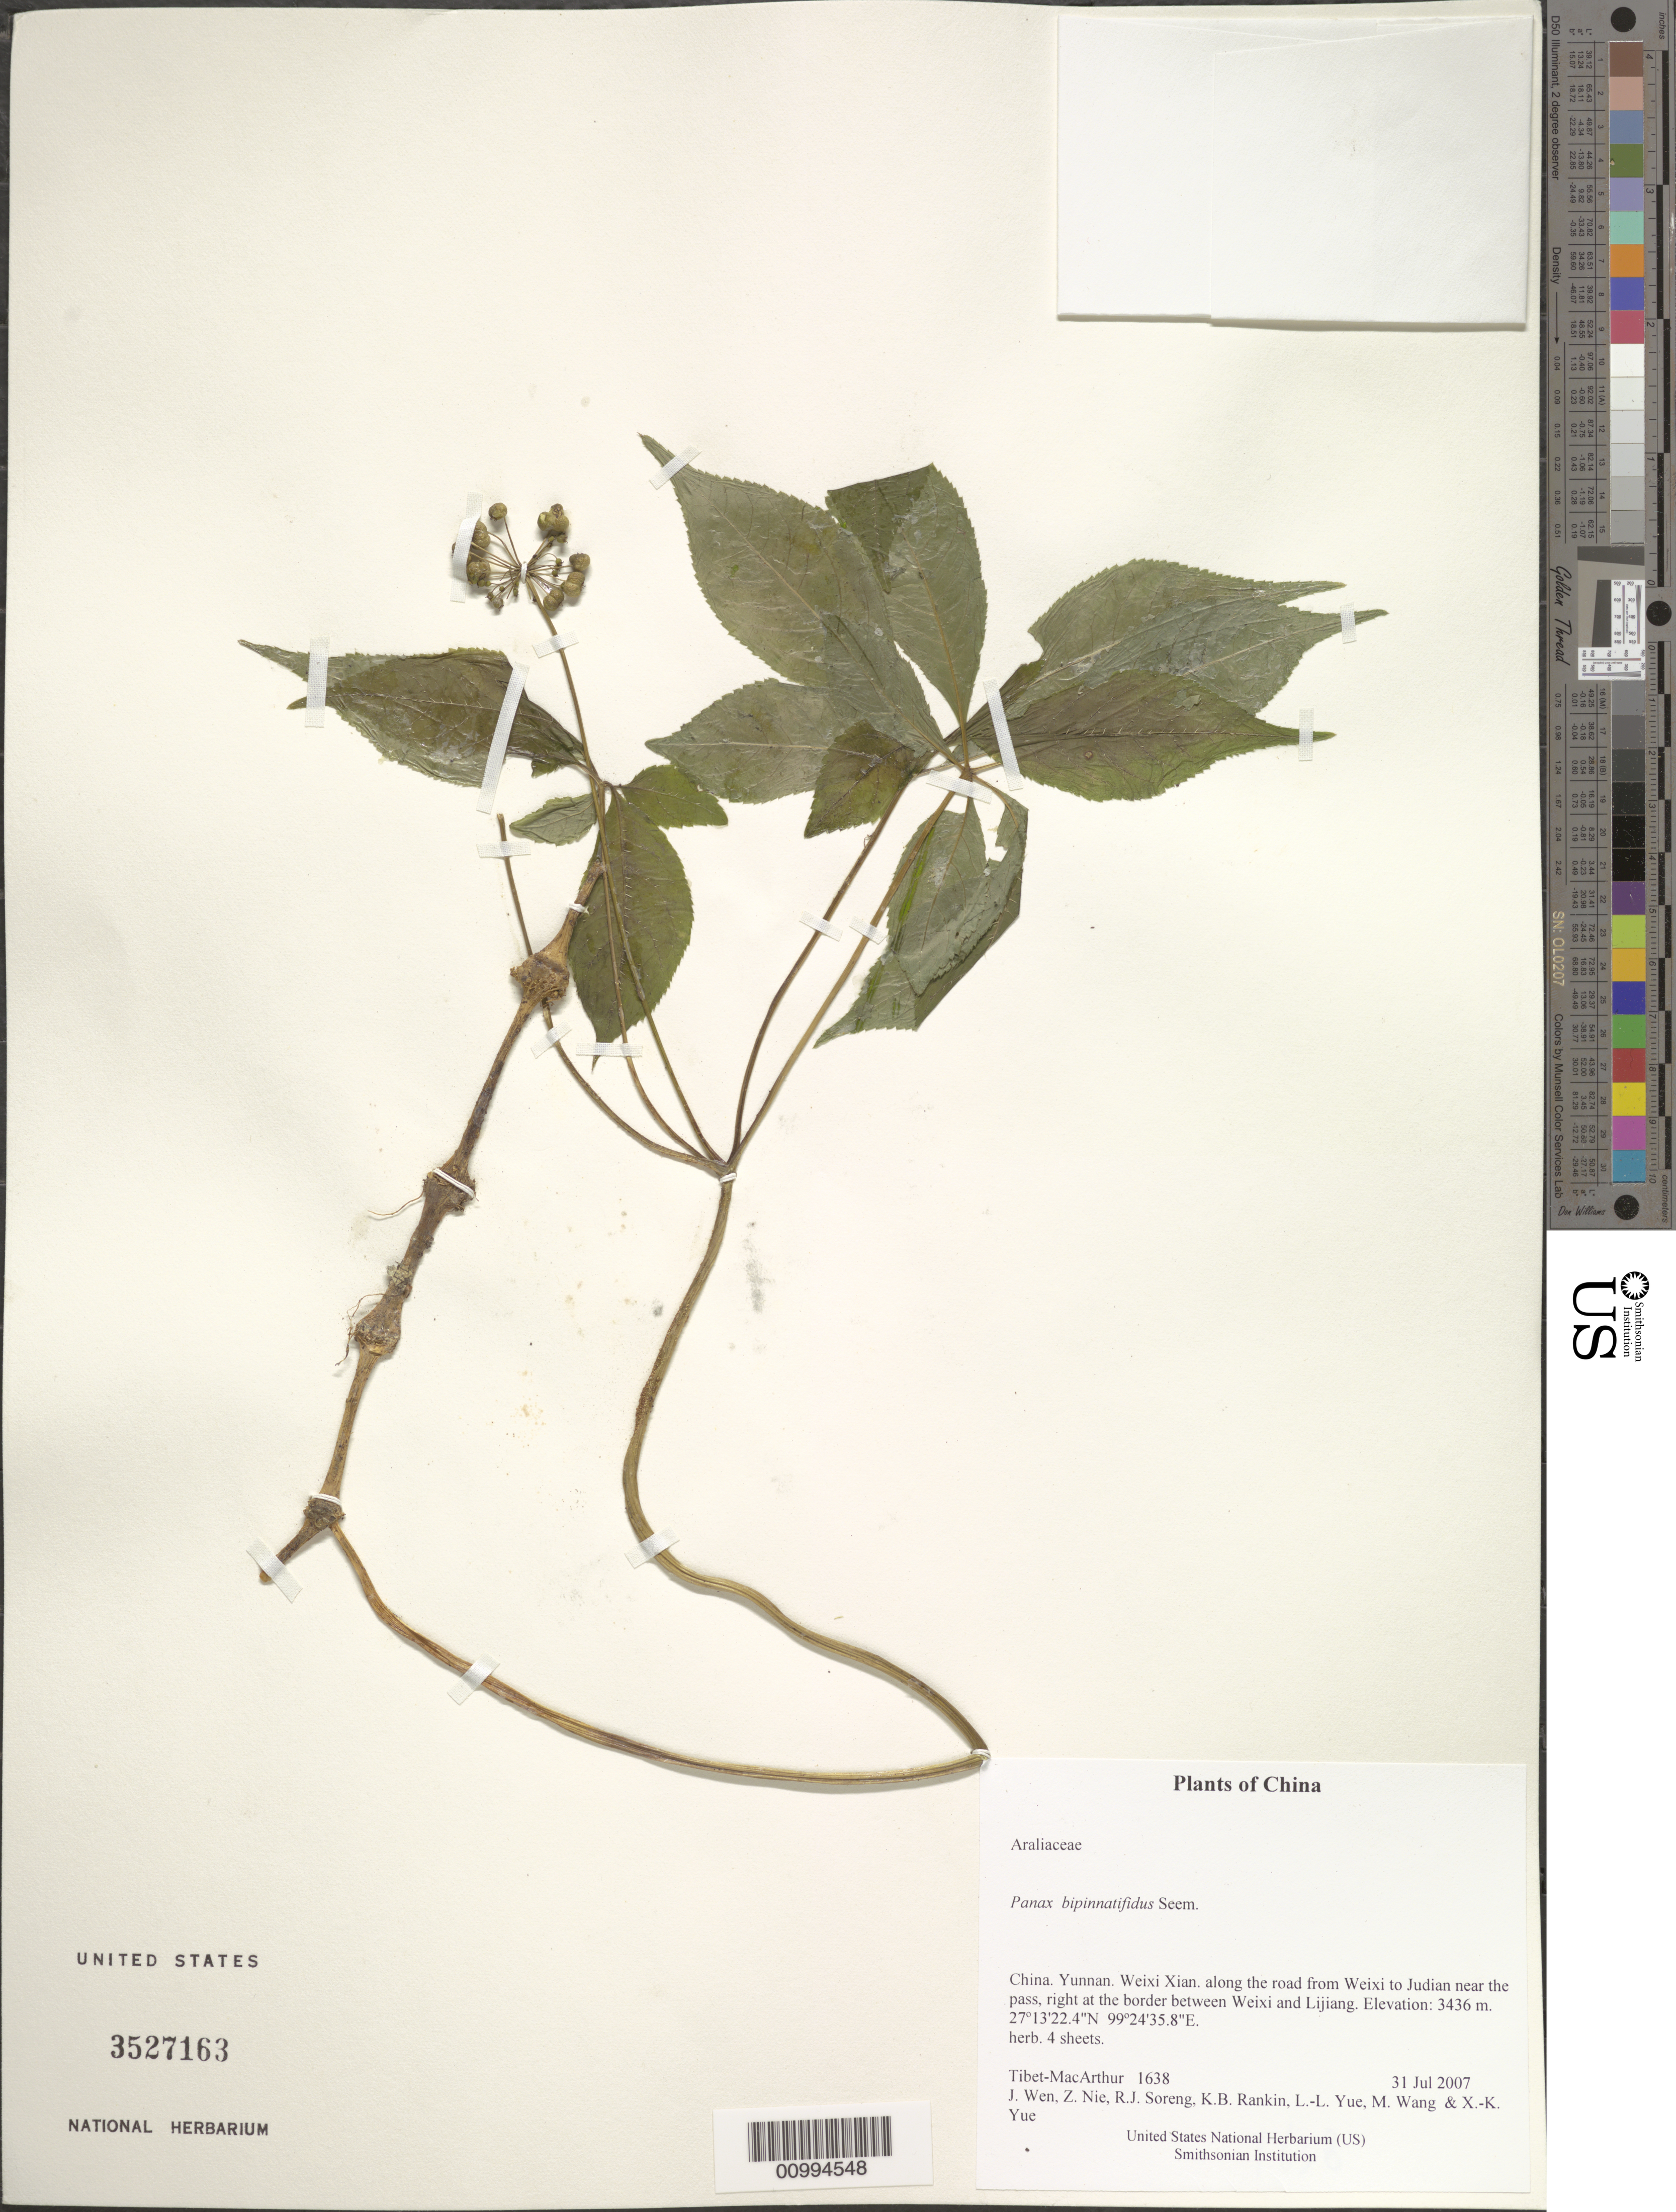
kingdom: Plantae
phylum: Tracheophyta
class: Magnoliopsida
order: Apiales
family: Araliaceae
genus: Panax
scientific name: Panax bipinnatifidus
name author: Seem.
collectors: Tibet-MacArthur, J. Wen, Z. Nie, R. J. Soreng, K. Rankin, L. Yue, M. Wang & X. Yue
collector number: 1638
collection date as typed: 31 Jul 2007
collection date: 2007-07-31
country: China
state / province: Yunnan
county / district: Weixi Xian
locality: along the road from Weixi to Judian near the pass, right at the border between Weixi and Lijiang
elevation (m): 3436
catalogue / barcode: US 3527163